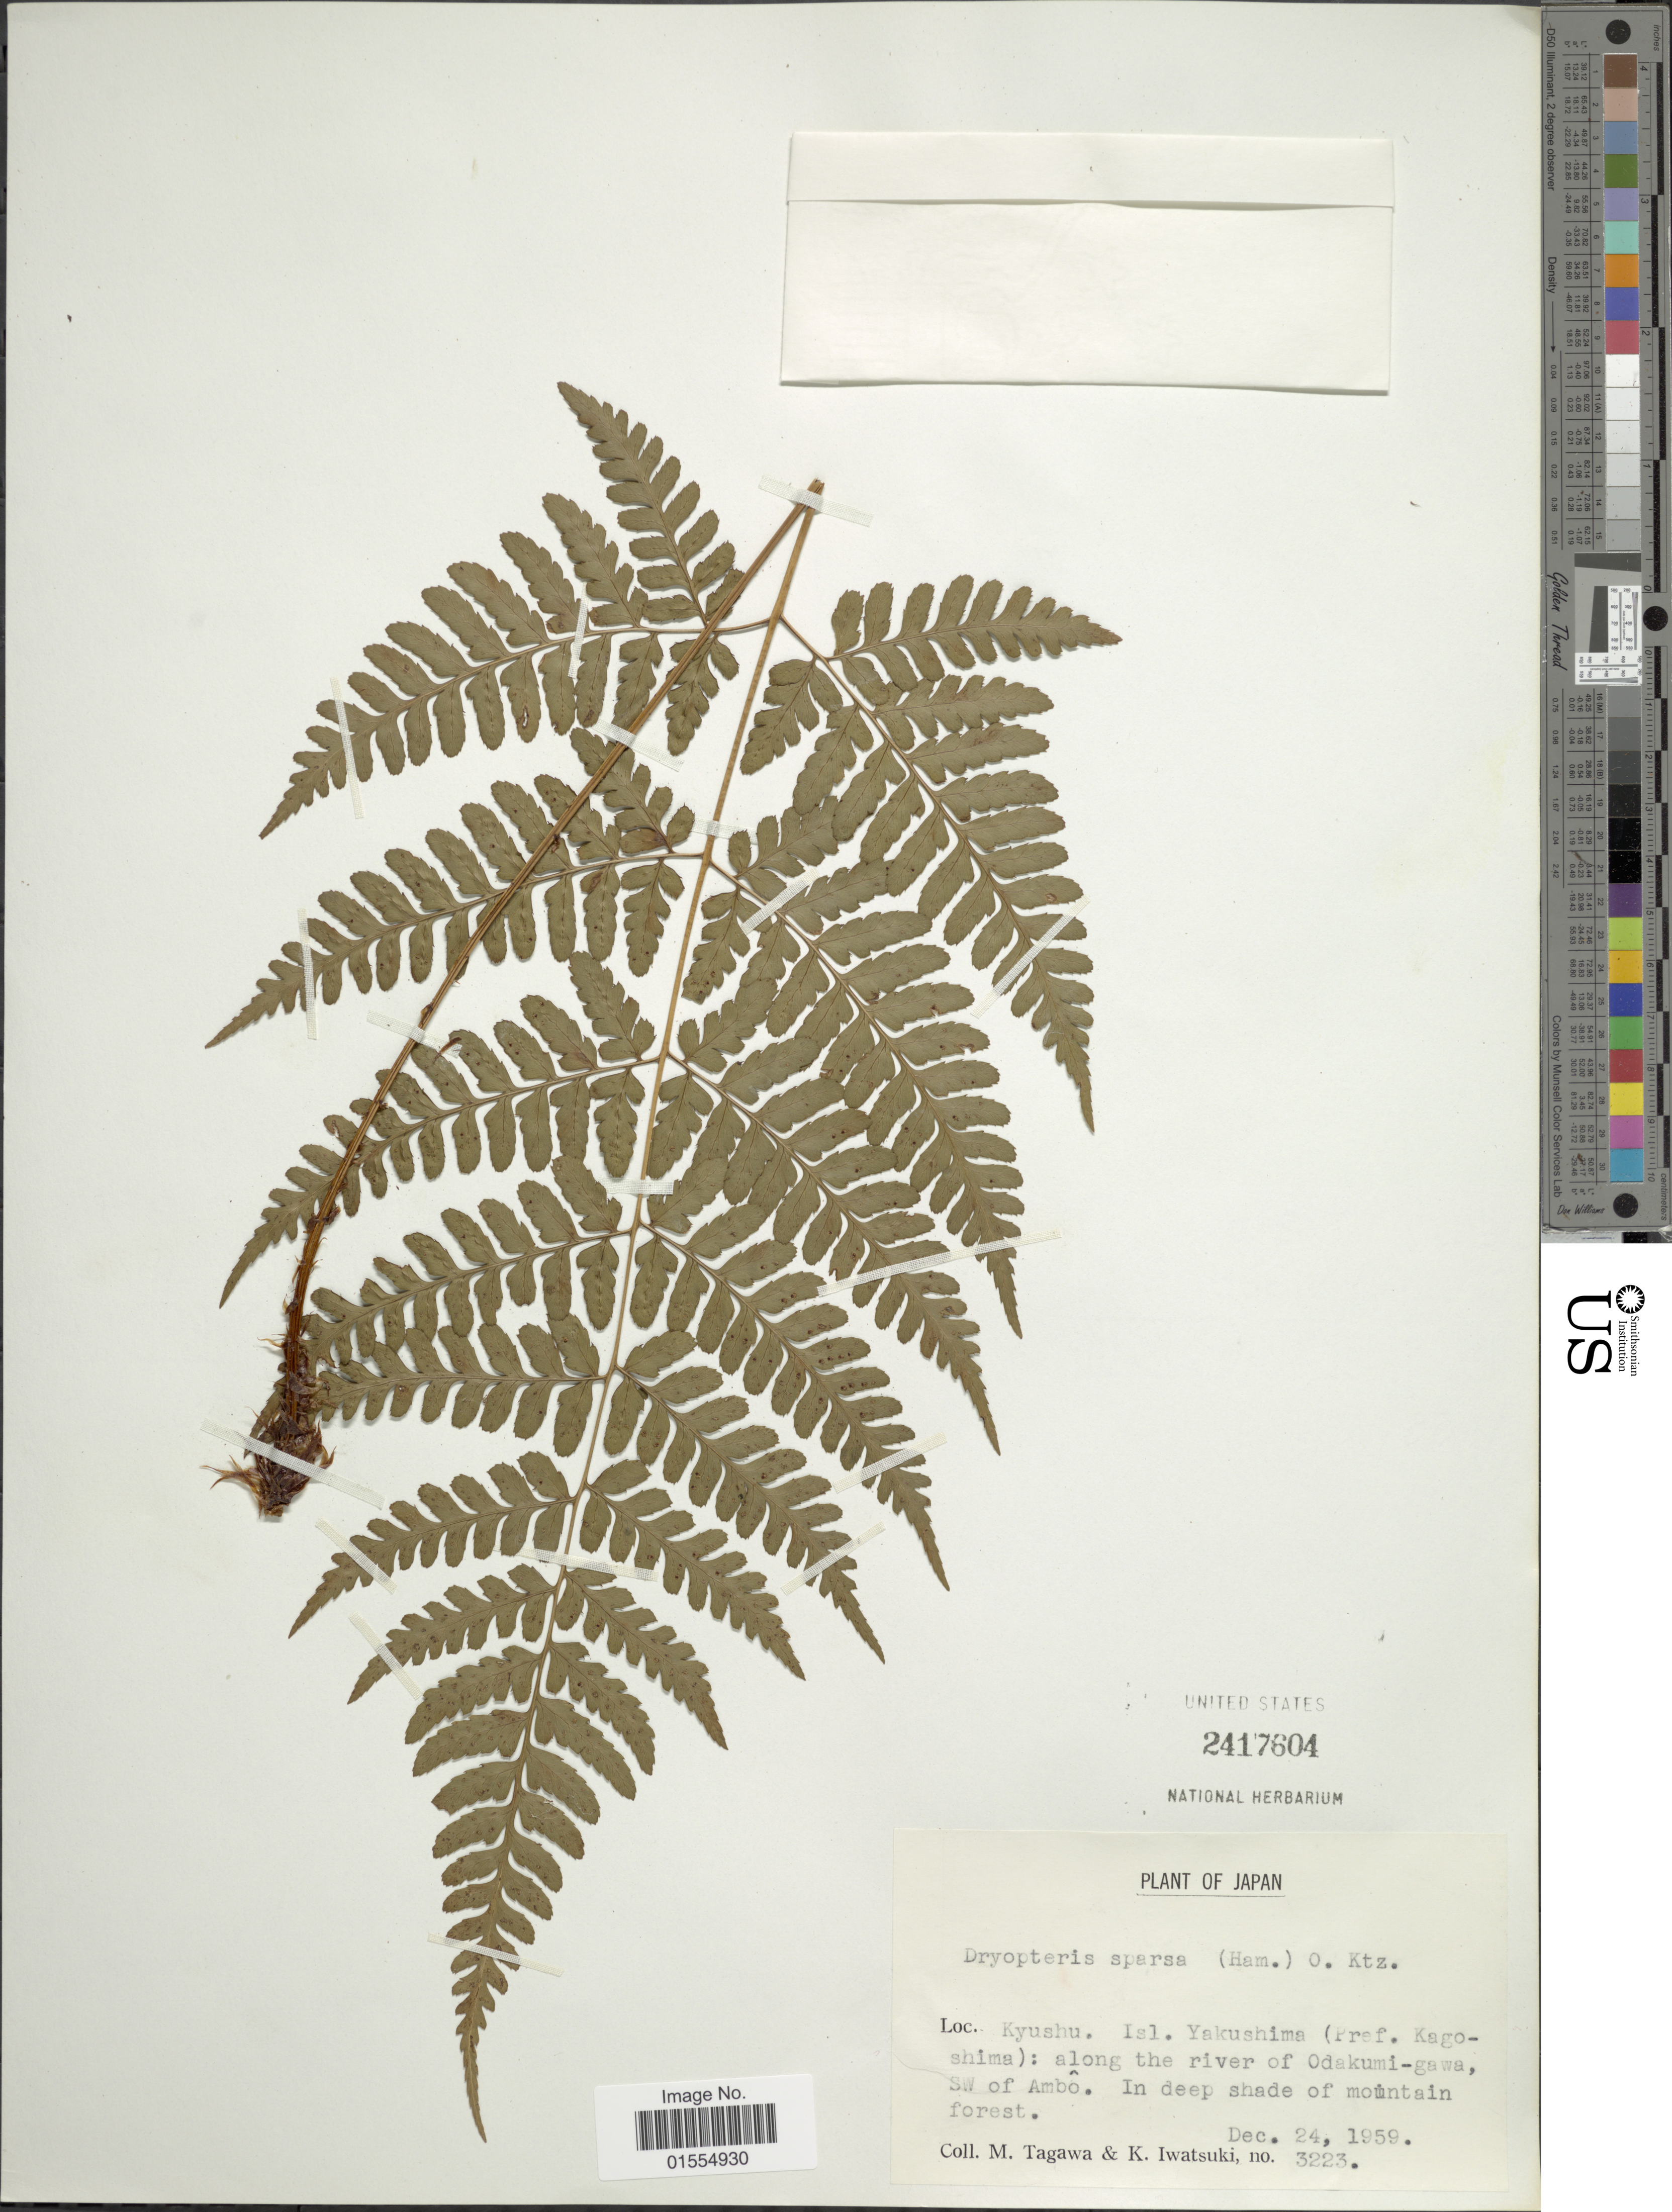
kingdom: Plantae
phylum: Tracheophyta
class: Polypodiopsida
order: Polypodiales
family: Dryopteridaceae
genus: Dryopteris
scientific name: Dryopteris sparsa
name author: (D. Don) Kuntze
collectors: M. Tagawa & K. Iwatsuki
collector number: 3223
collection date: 1959-12-24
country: Japan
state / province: Kagosima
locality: Japan, Kyushu, Isl. Yakushima (Pref, Kagoshima): along the river of Odakumi-gawa, SW of Ambô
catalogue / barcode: US 2417604